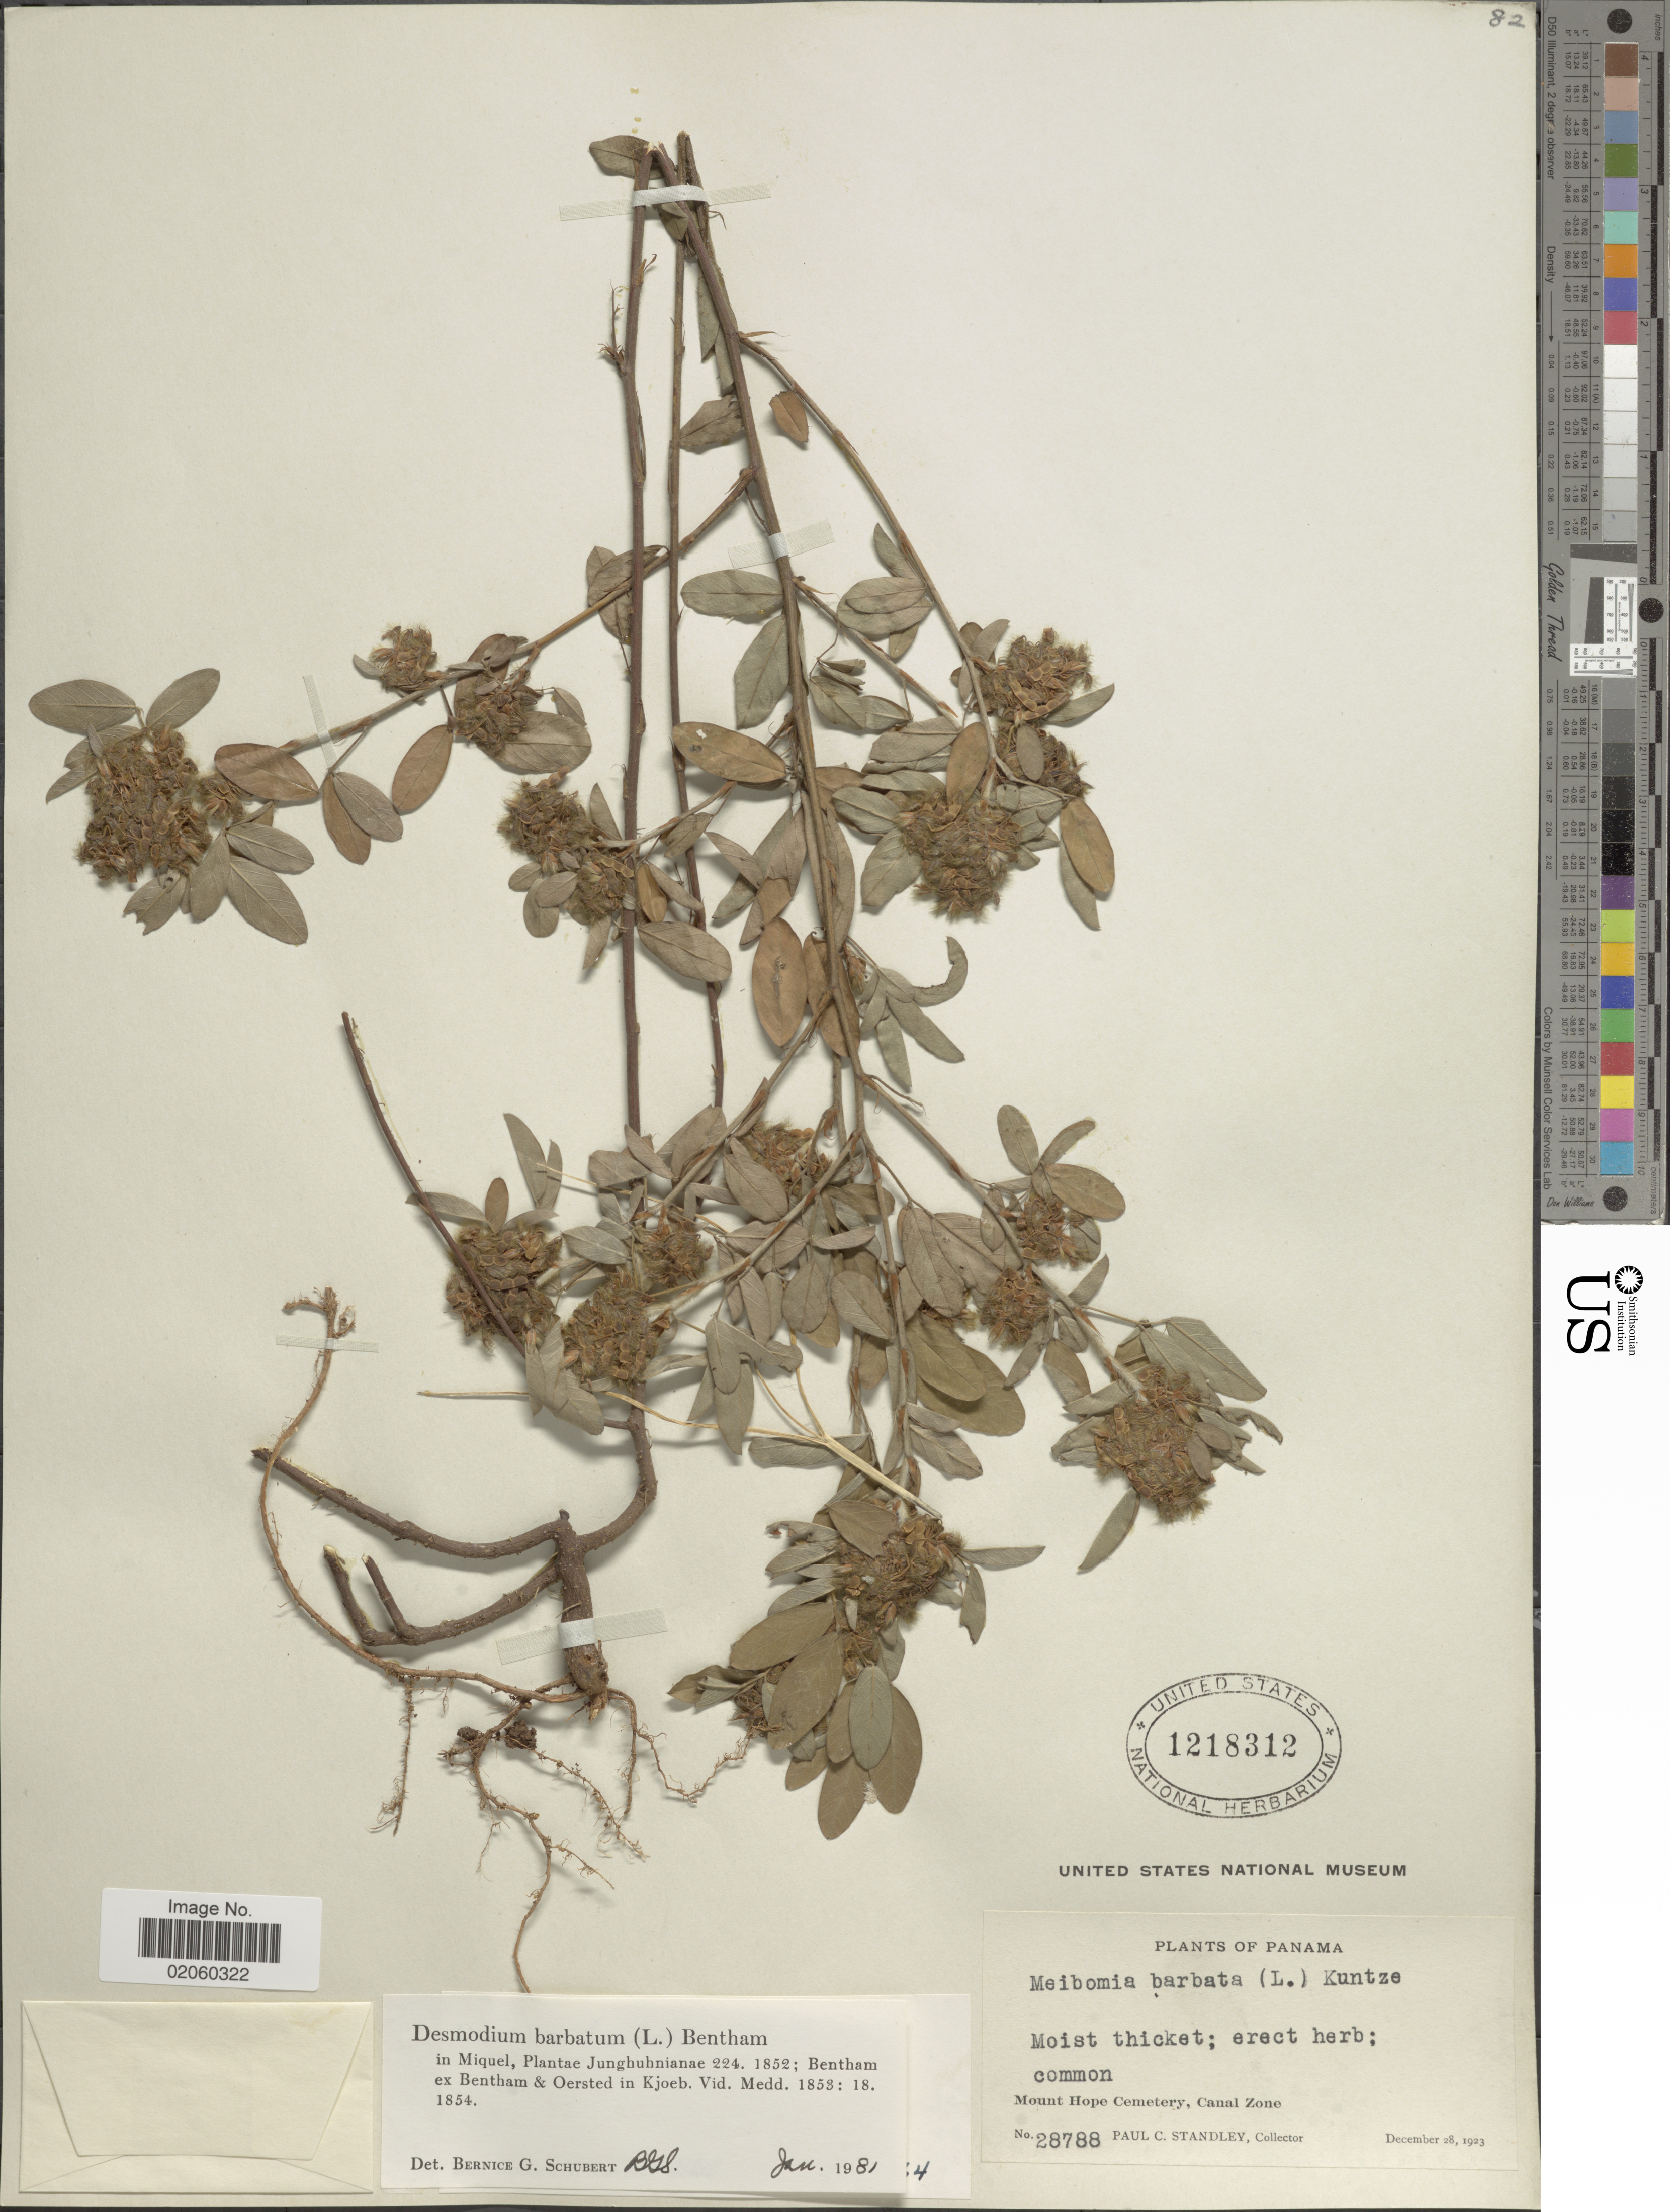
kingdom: Plantae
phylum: Tracheophyta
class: Magnoliopsida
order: Fabales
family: Fabaceae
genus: Grona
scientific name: Grona barbata var. barbata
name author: (L.) H. Ohashi & K. Ohashi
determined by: Strong, Mark T., (BOT), Smithsonian Institution - National Museum of Natural History (UNITED STATES)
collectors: P. C. Standley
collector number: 28788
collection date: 1923-12-28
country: Panama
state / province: Colón / Panamá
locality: Mount Hope Cemetery, Canal Zone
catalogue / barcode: US 1218312